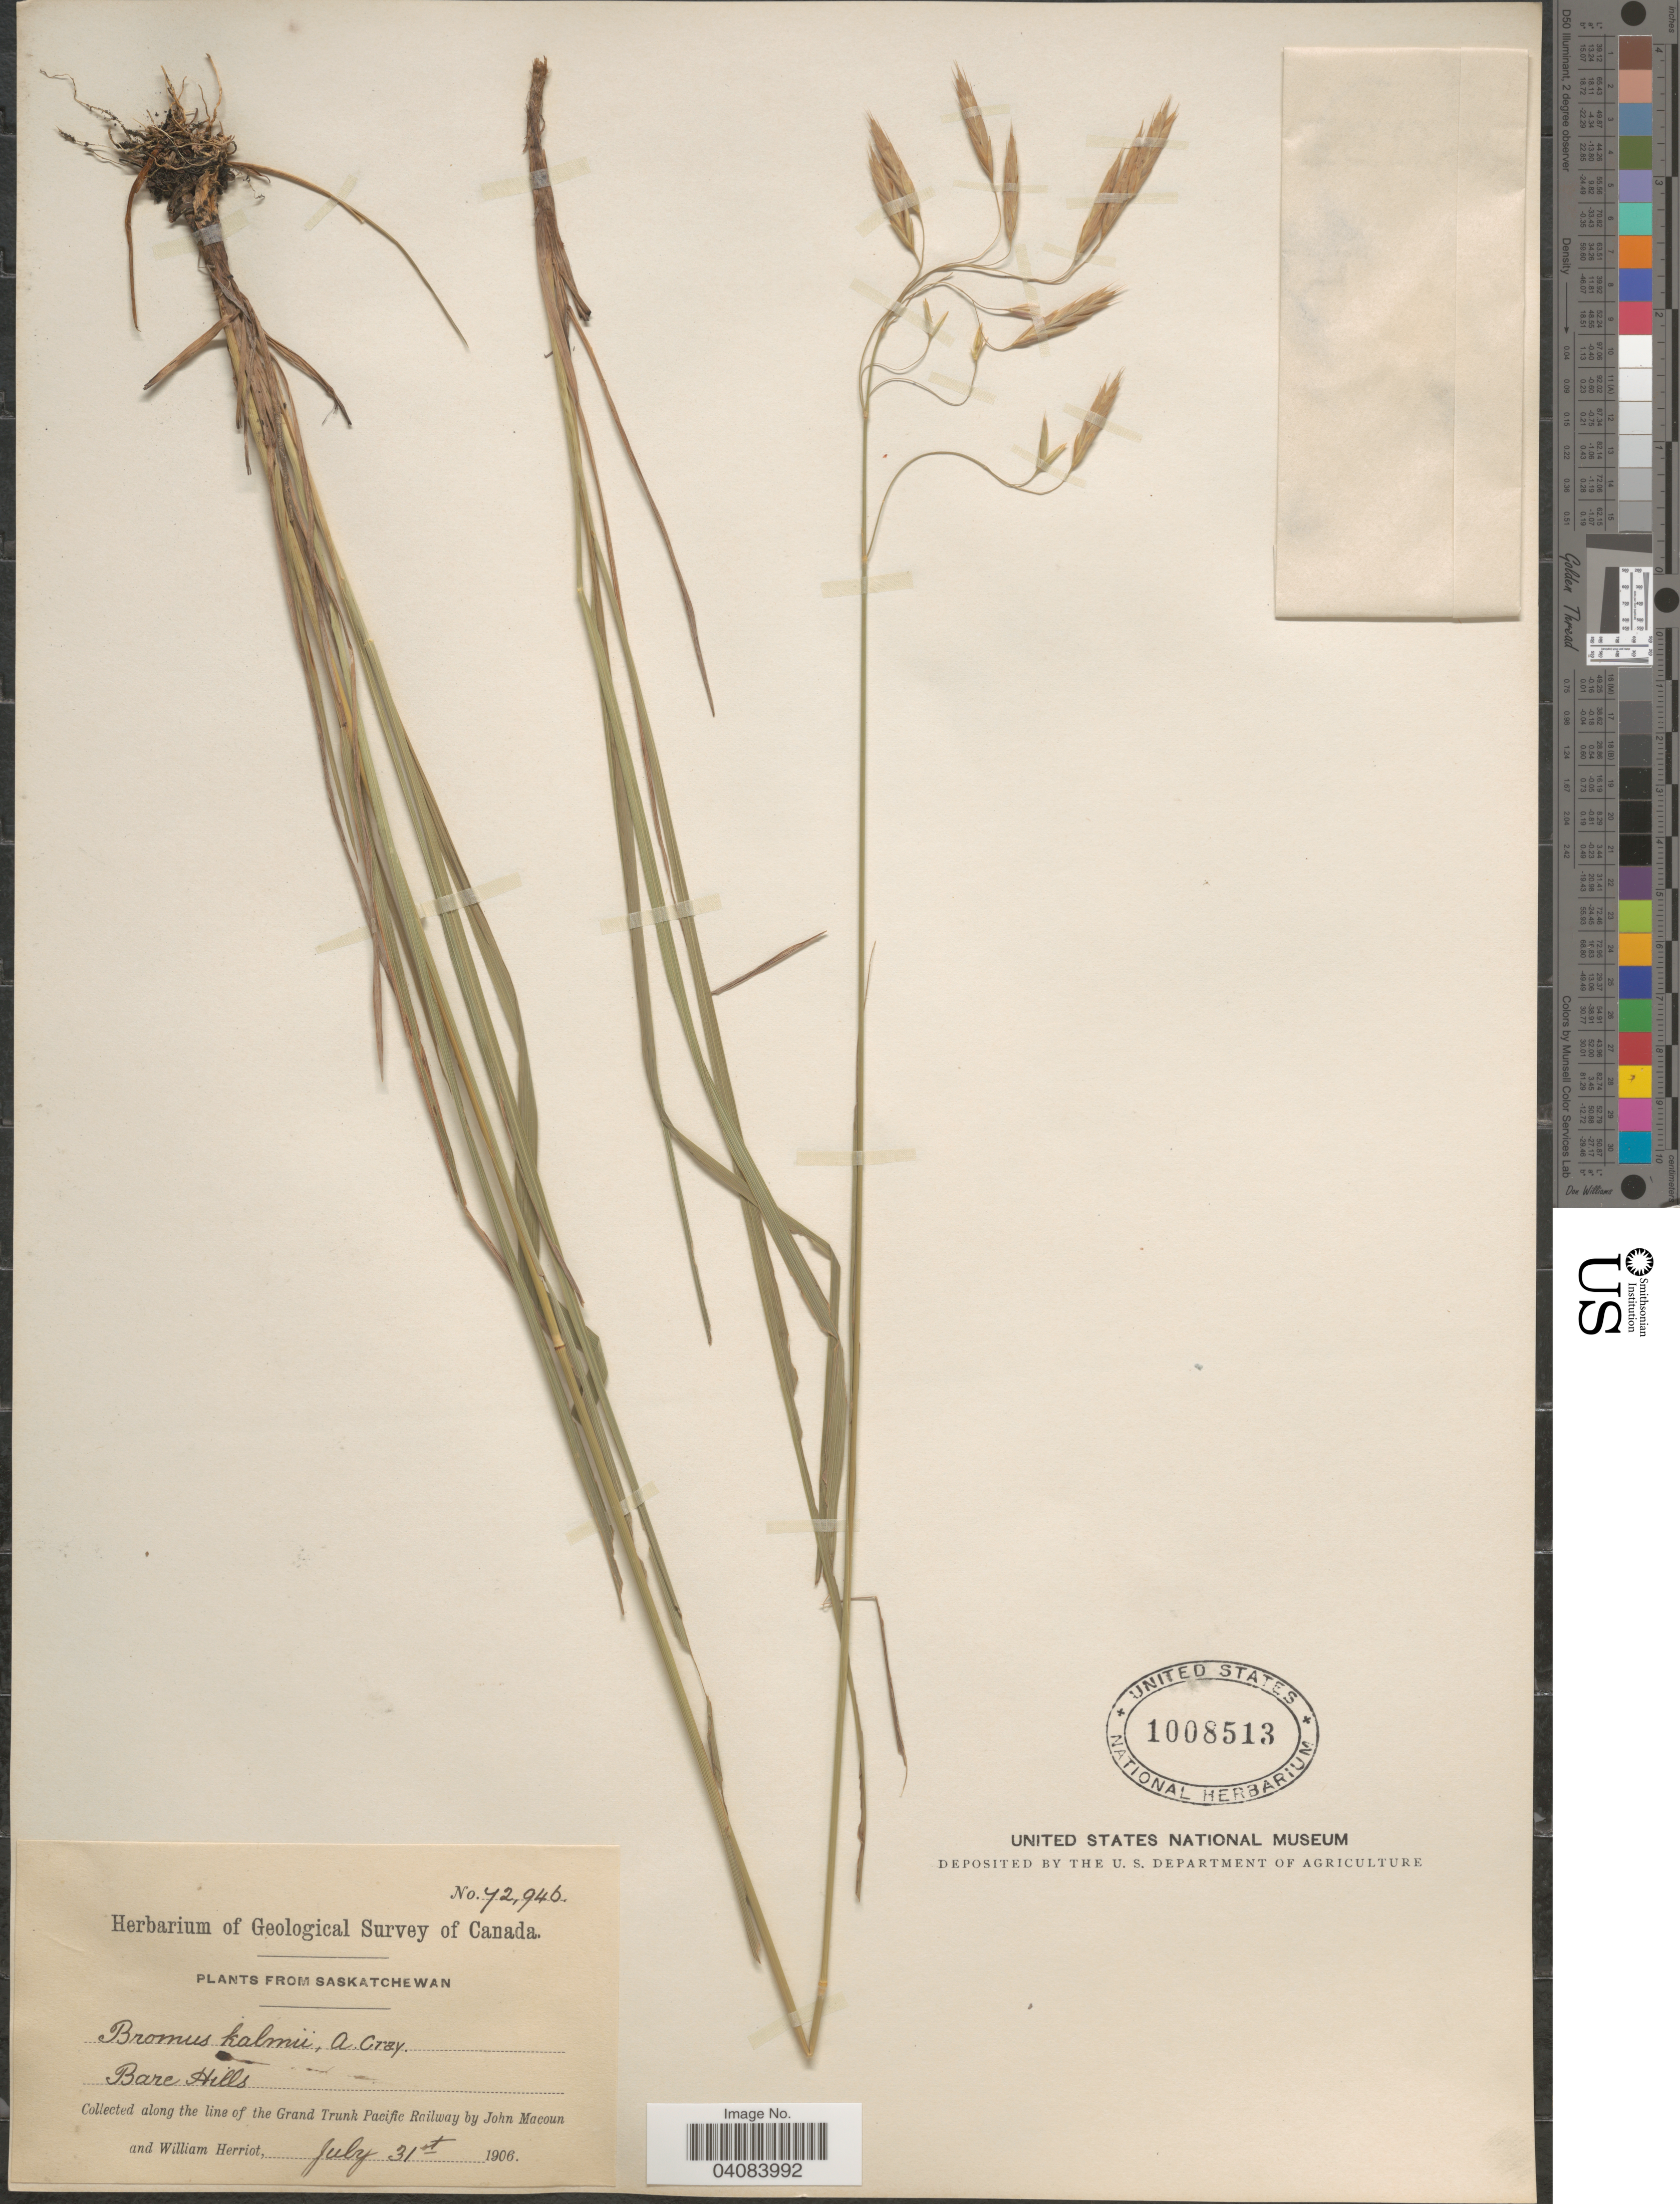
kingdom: Plantae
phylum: Tracheophyta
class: Liliopsida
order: Poales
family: Poaceae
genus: Bromus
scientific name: Bromus porteri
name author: (J.M. Coult.) Nash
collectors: J. Macoun & W. Herriot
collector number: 72946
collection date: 1906-07-31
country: Canada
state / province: Saskatchewan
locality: Herbarium of Geological Survey of Canada. Bare Hills. Along the line of the Grand Trunk Pacific Railway.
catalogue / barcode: US 1008513